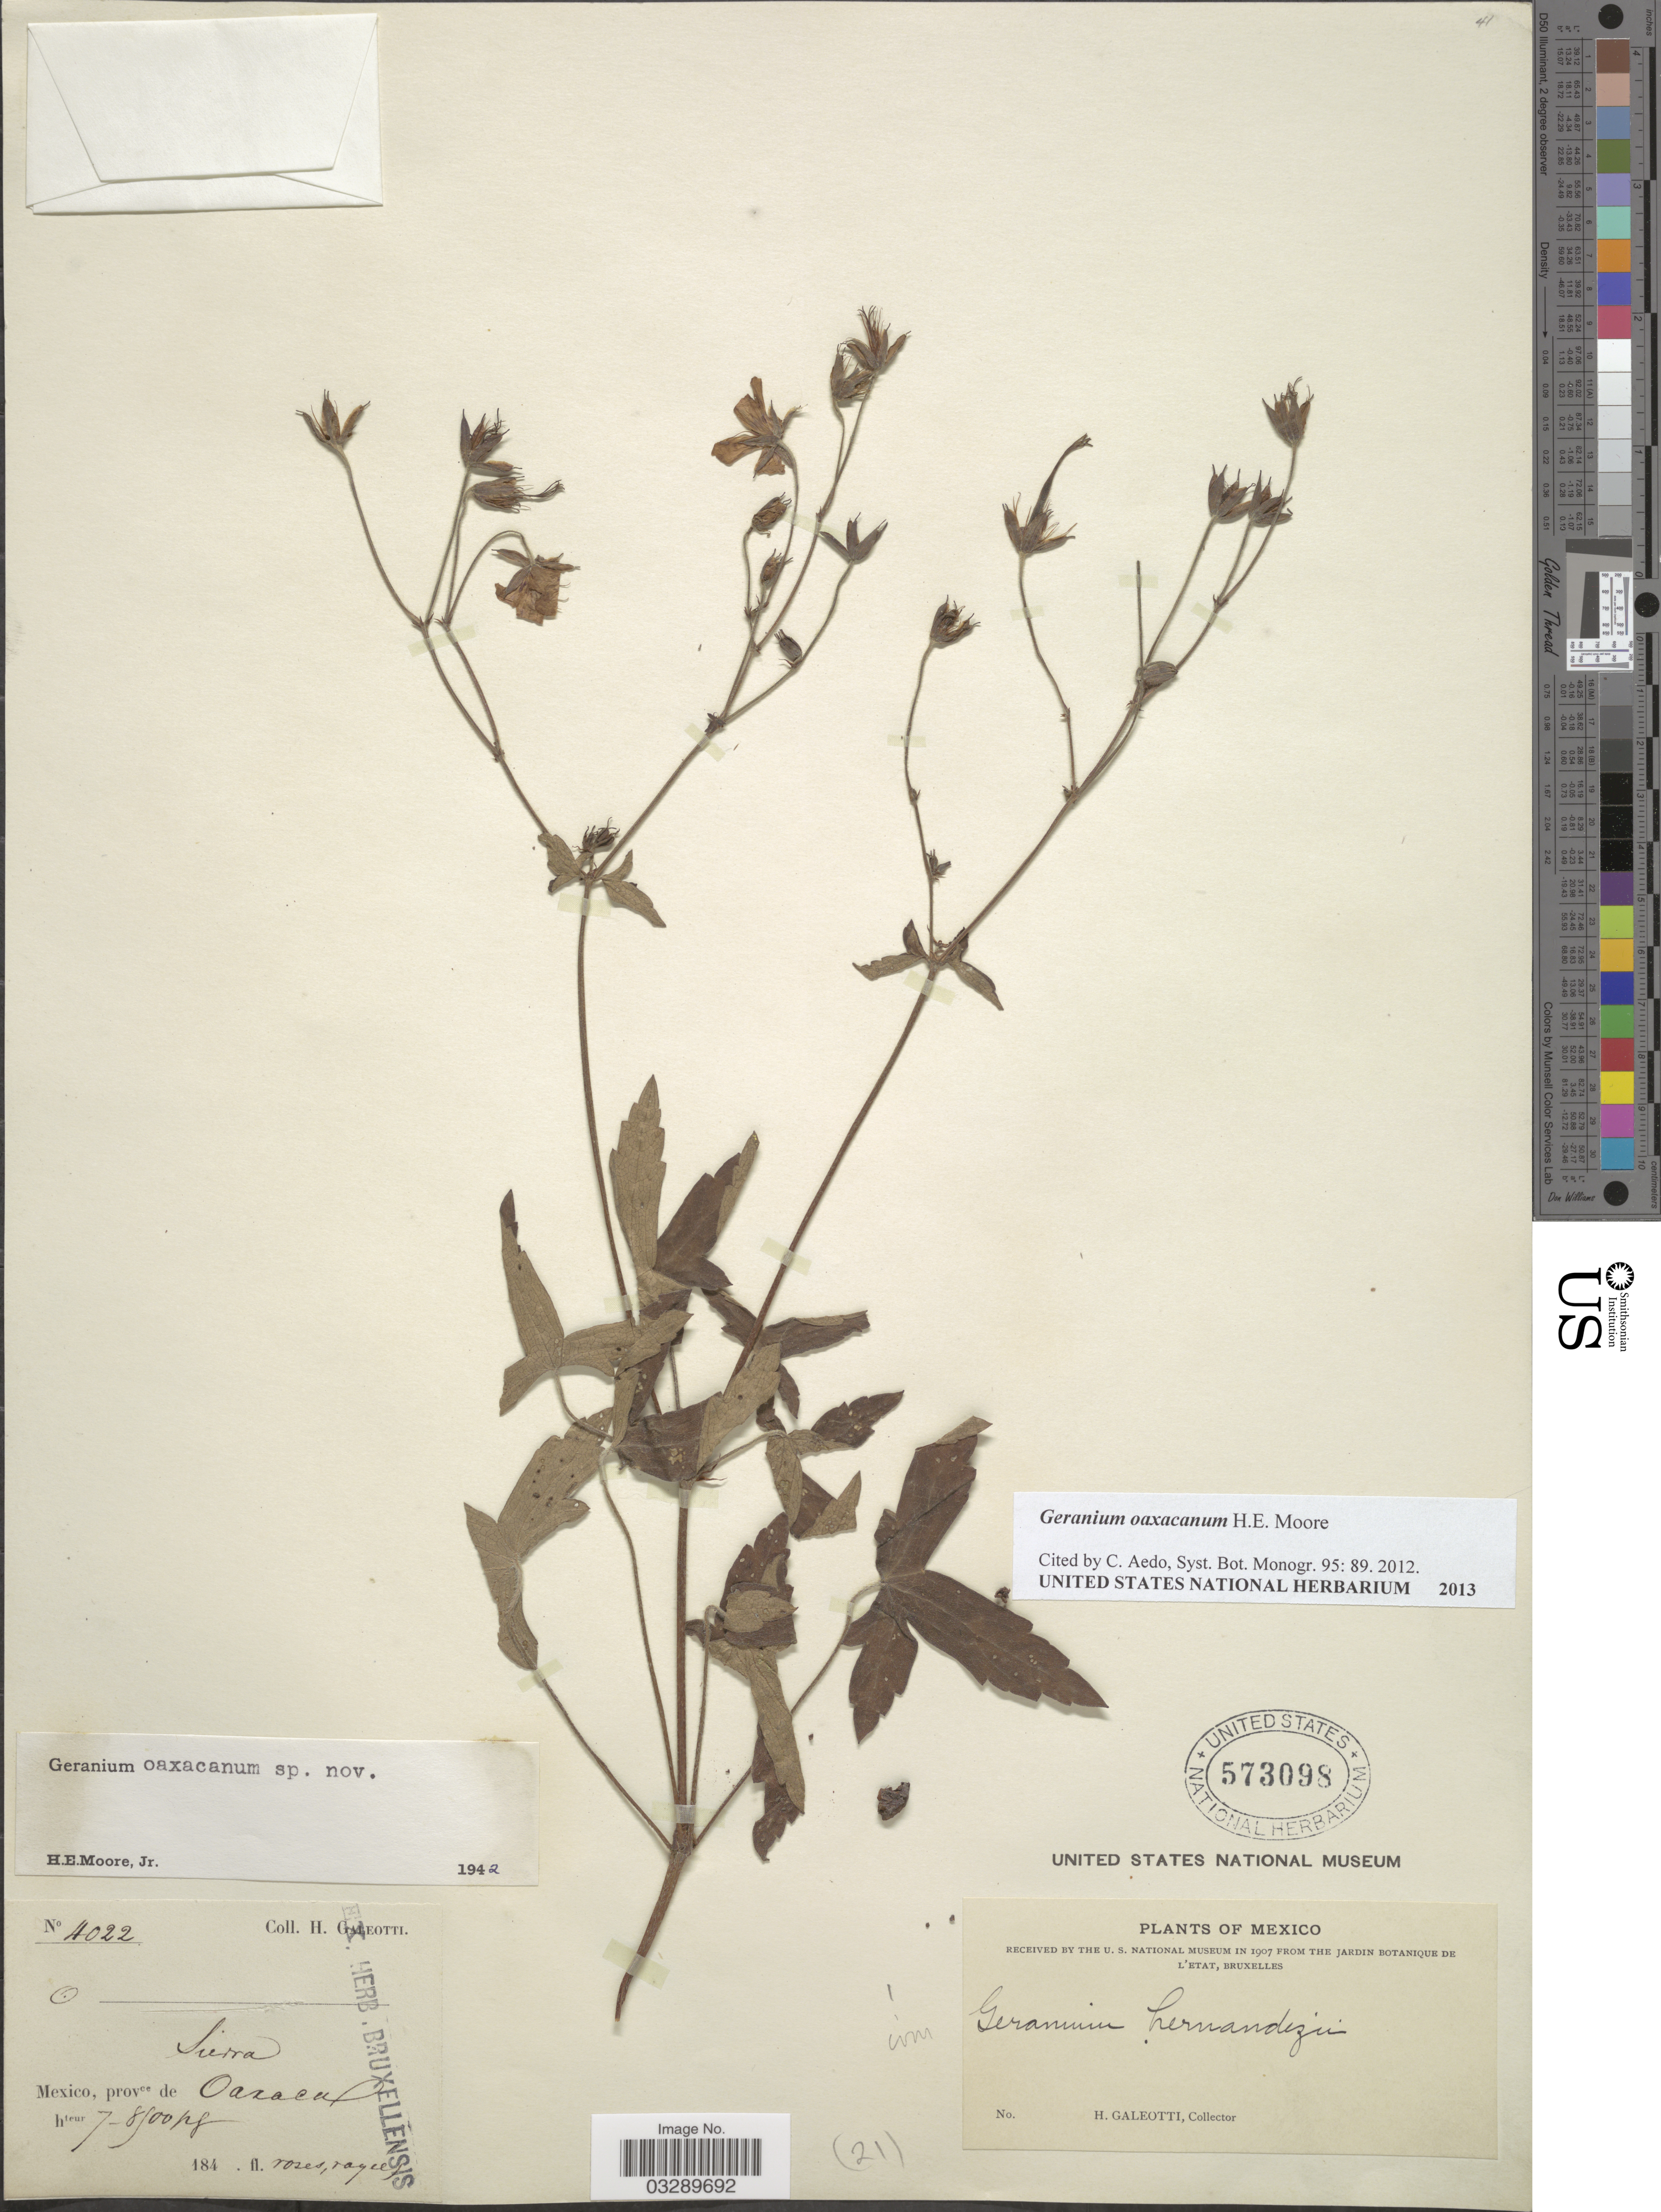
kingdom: Plantae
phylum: Tracheophyta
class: Magnoliopsida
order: Geraniales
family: Geraniaceae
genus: Geranium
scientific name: Geranium oaxacanum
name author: H.E. Moore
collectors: H. G. Galeotti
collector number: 4022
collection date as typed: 184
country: Mexico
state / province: Oaxaca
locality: Sierra.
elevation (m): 2134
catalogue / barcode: US 573098